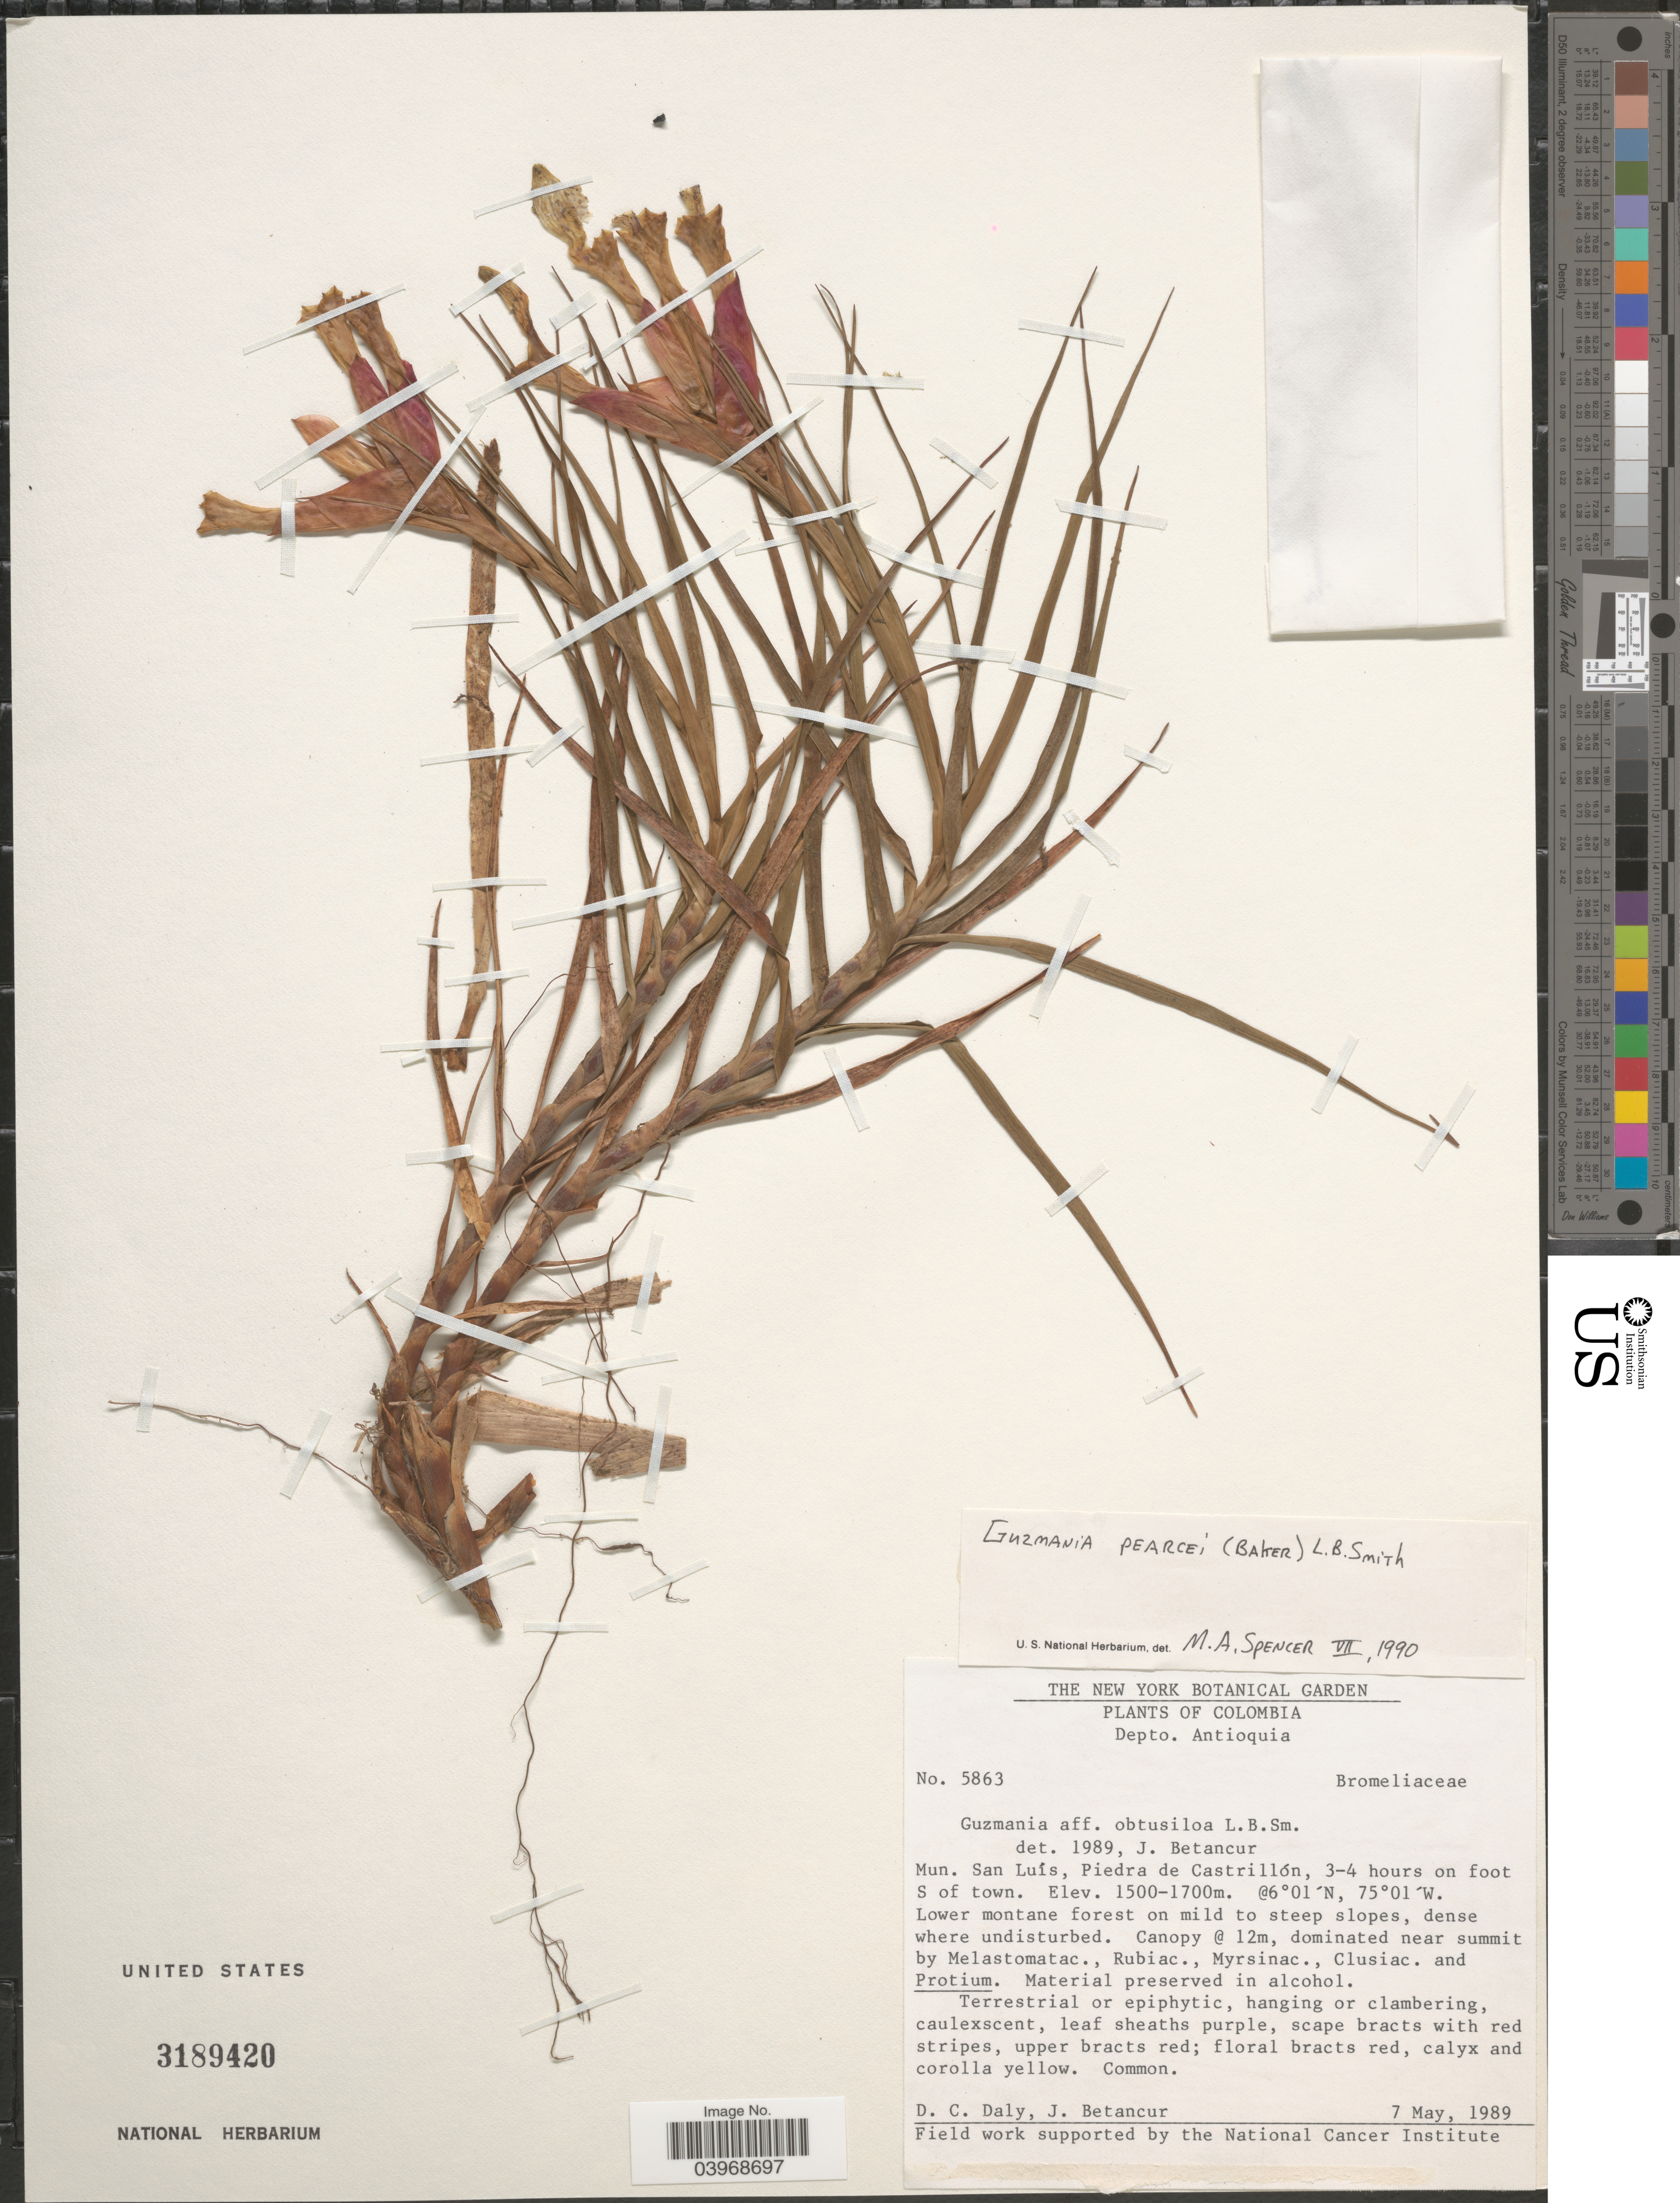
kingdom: Plantae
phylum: Tracheophyta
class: Liliopsida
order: Poales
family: Bromeliaceae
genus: Guzmania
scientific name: Guzmania pearcei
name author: L.B. Sm.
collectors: D. C. Daly & J. Betancur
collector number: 5863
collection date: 1989-05-07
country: Colombia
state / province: Antioquia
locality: Depto. Antioquia. Mun. San Luís, Piedra de Castrillón, 3-4 hours on foot S of town.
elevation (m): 1500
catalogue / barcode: US 3189420